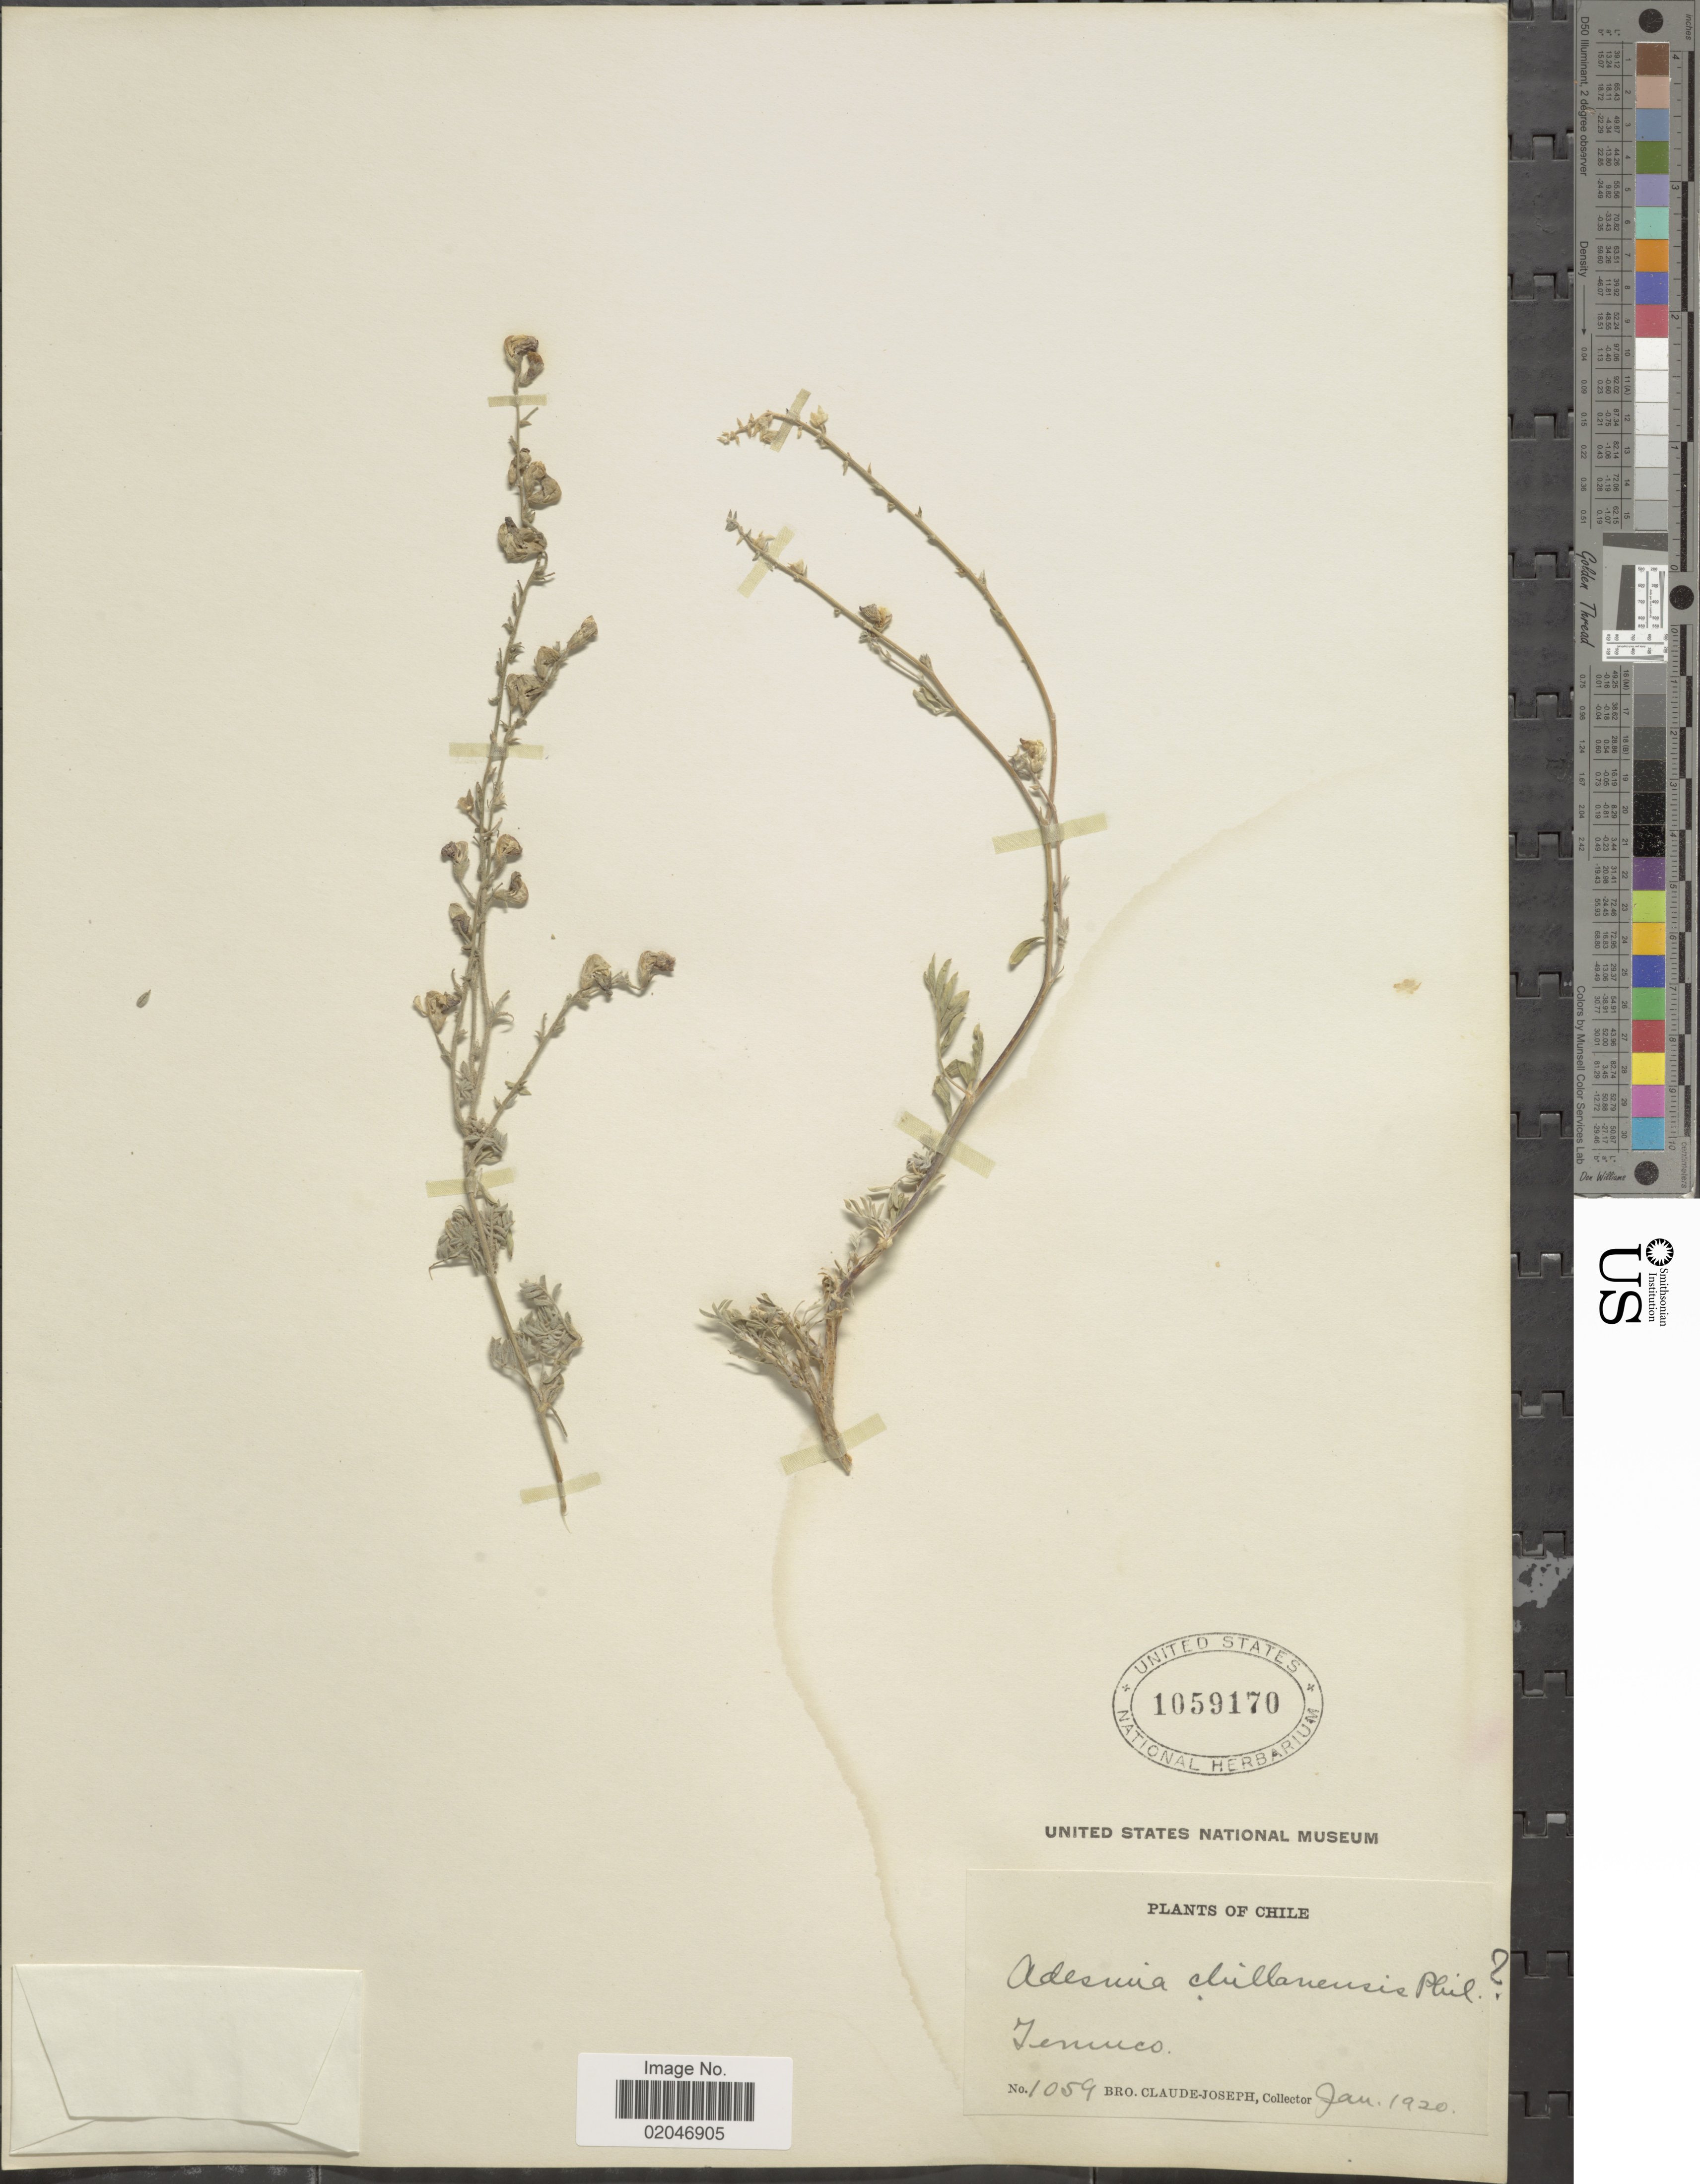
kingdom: Plantae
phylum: Tracheophyta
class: Magnoliopsida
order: Fabales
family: Fabaceae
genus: Adesmia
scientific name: Adesmia diffusa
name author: Bertero ex Steud.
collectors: Bro. Claude-Joseph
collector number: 1059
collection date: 1920-01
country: Chile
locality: Temuco.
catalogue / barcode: US 1059170